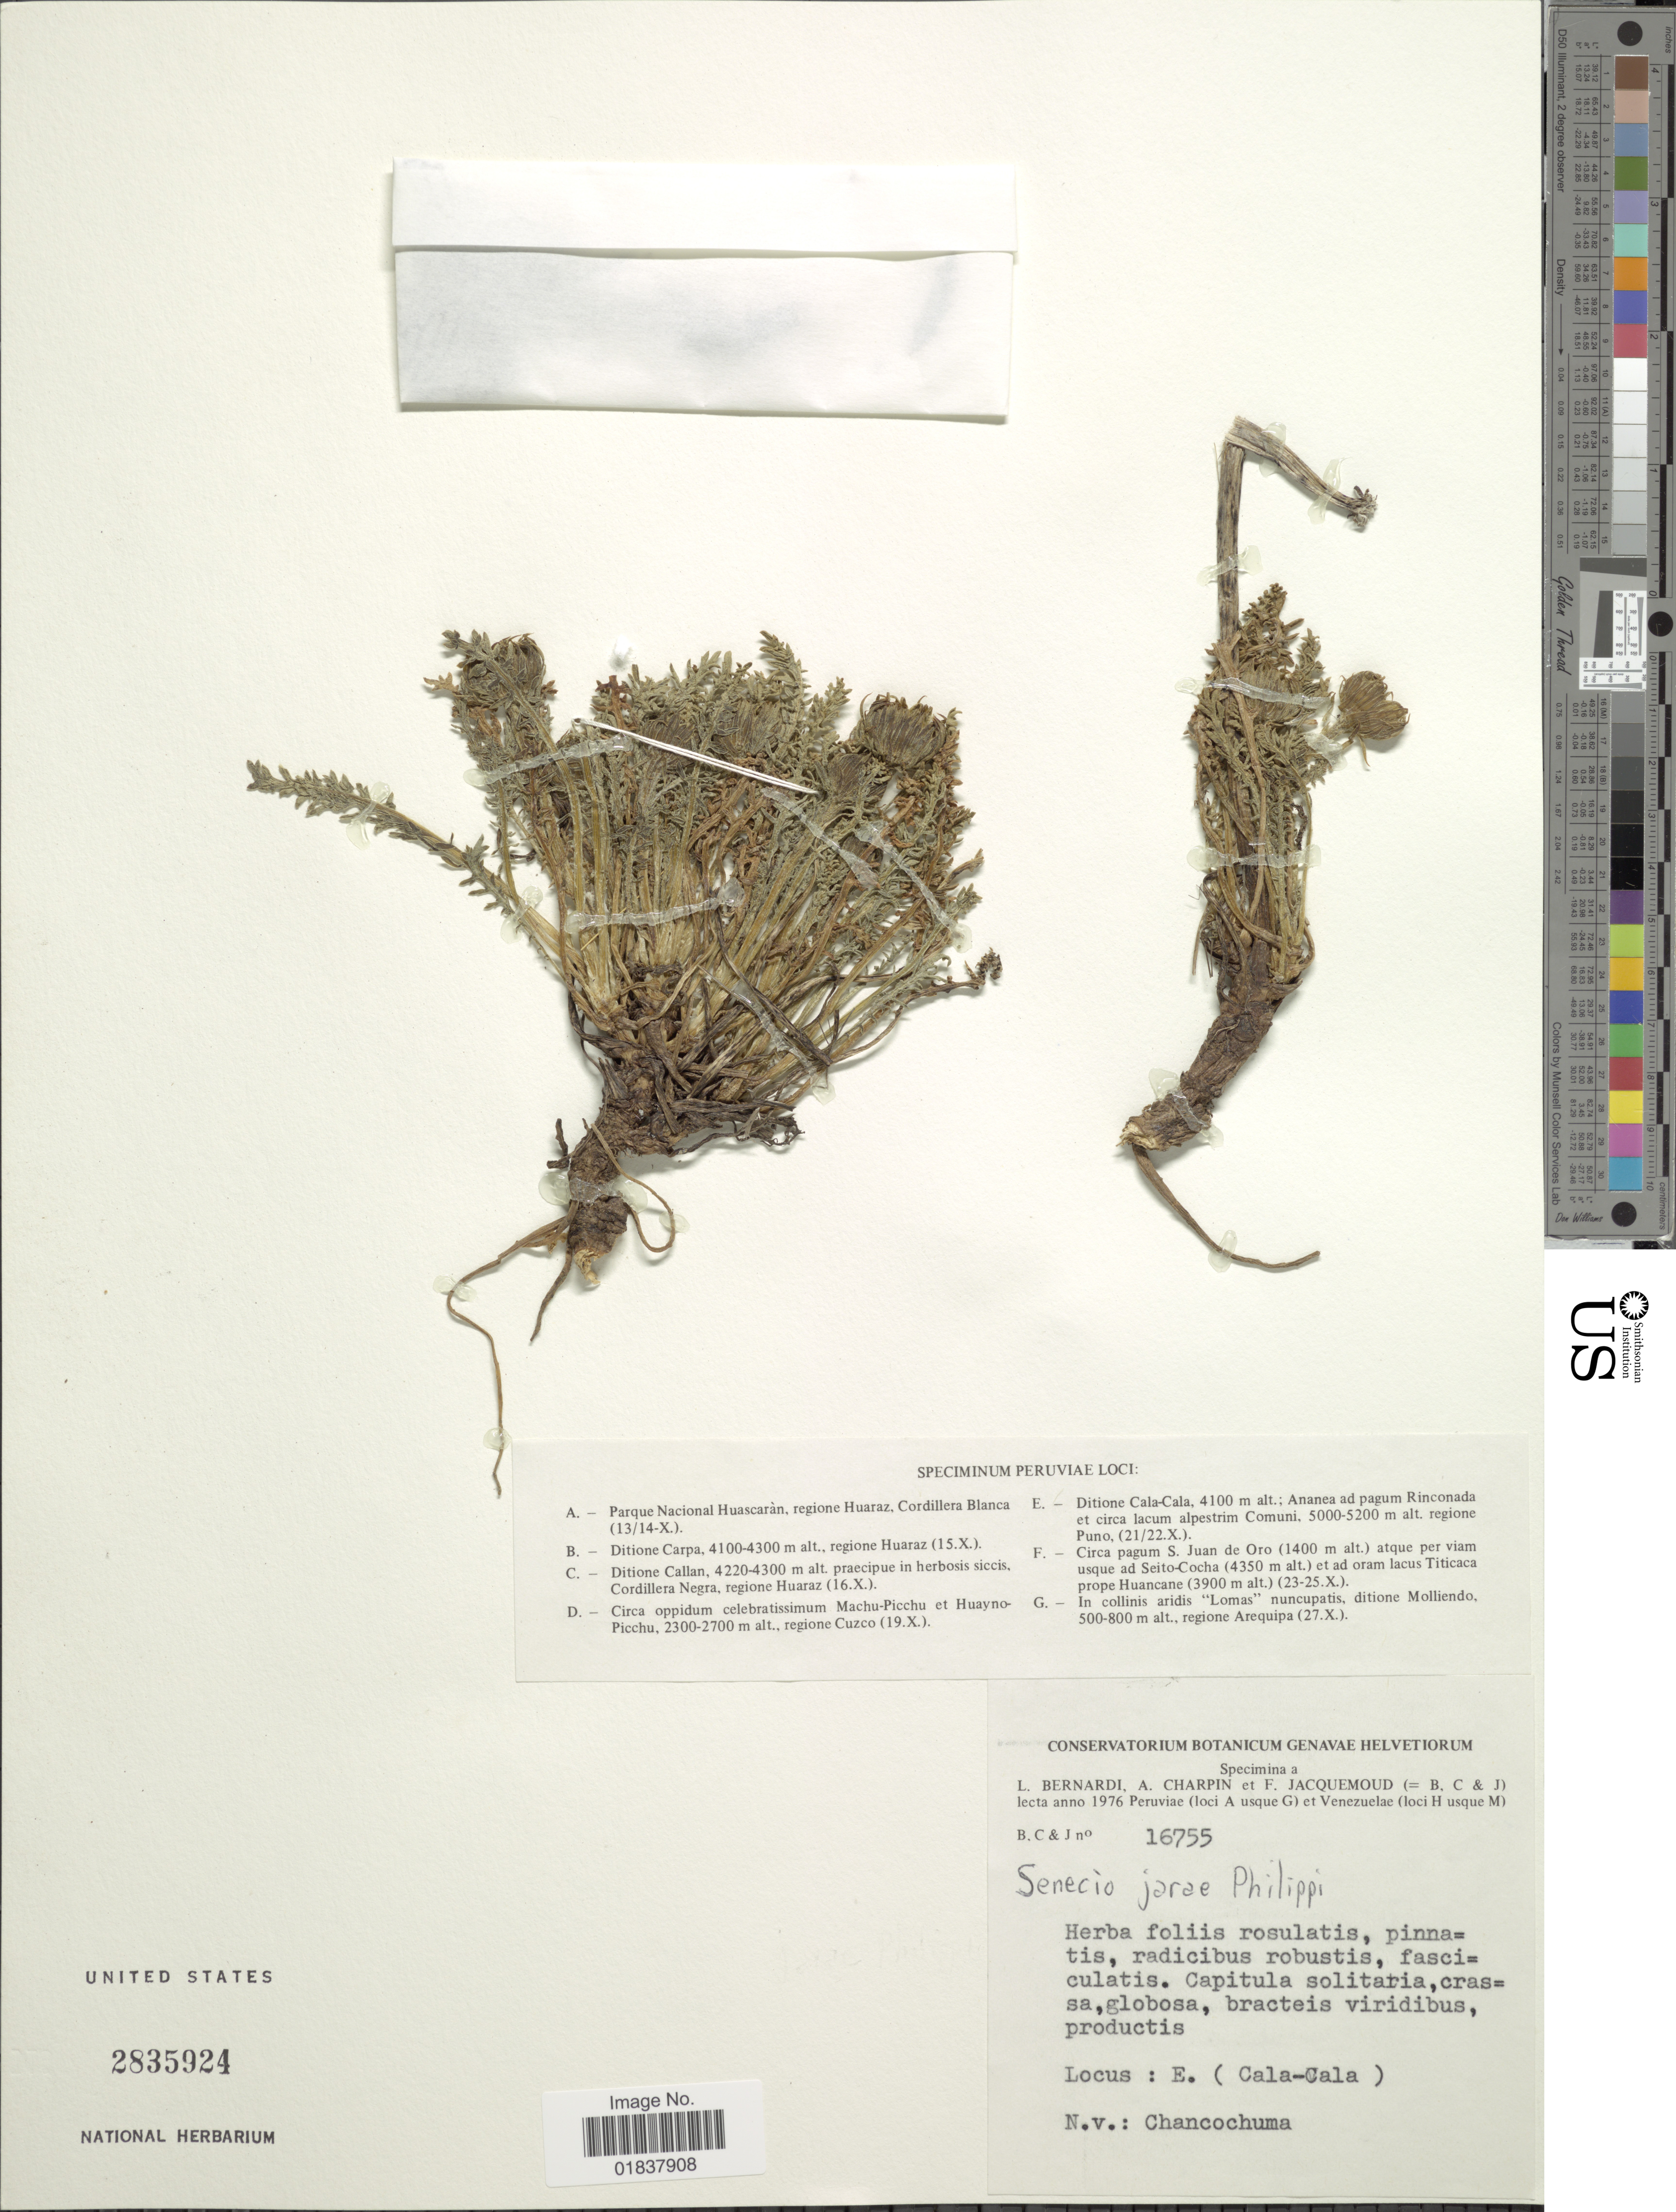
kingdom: Plantae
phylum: Tracheophyta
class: Magnoliopsida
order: Asterales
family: Asteraceae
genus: Senecio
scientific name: Senecio jarae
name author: Phil.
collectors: L. Bernardi, A. Charpin & F. Jacquemoud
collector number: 16755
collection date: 1976-10-21/1976-10-22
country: Peru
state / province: Puno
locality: Ditione Cala-Cala, ananea ad pagum Rinconada et circa lacum alpestrim Comuni, regione Puno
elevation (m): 5000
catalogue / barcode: US 2835924